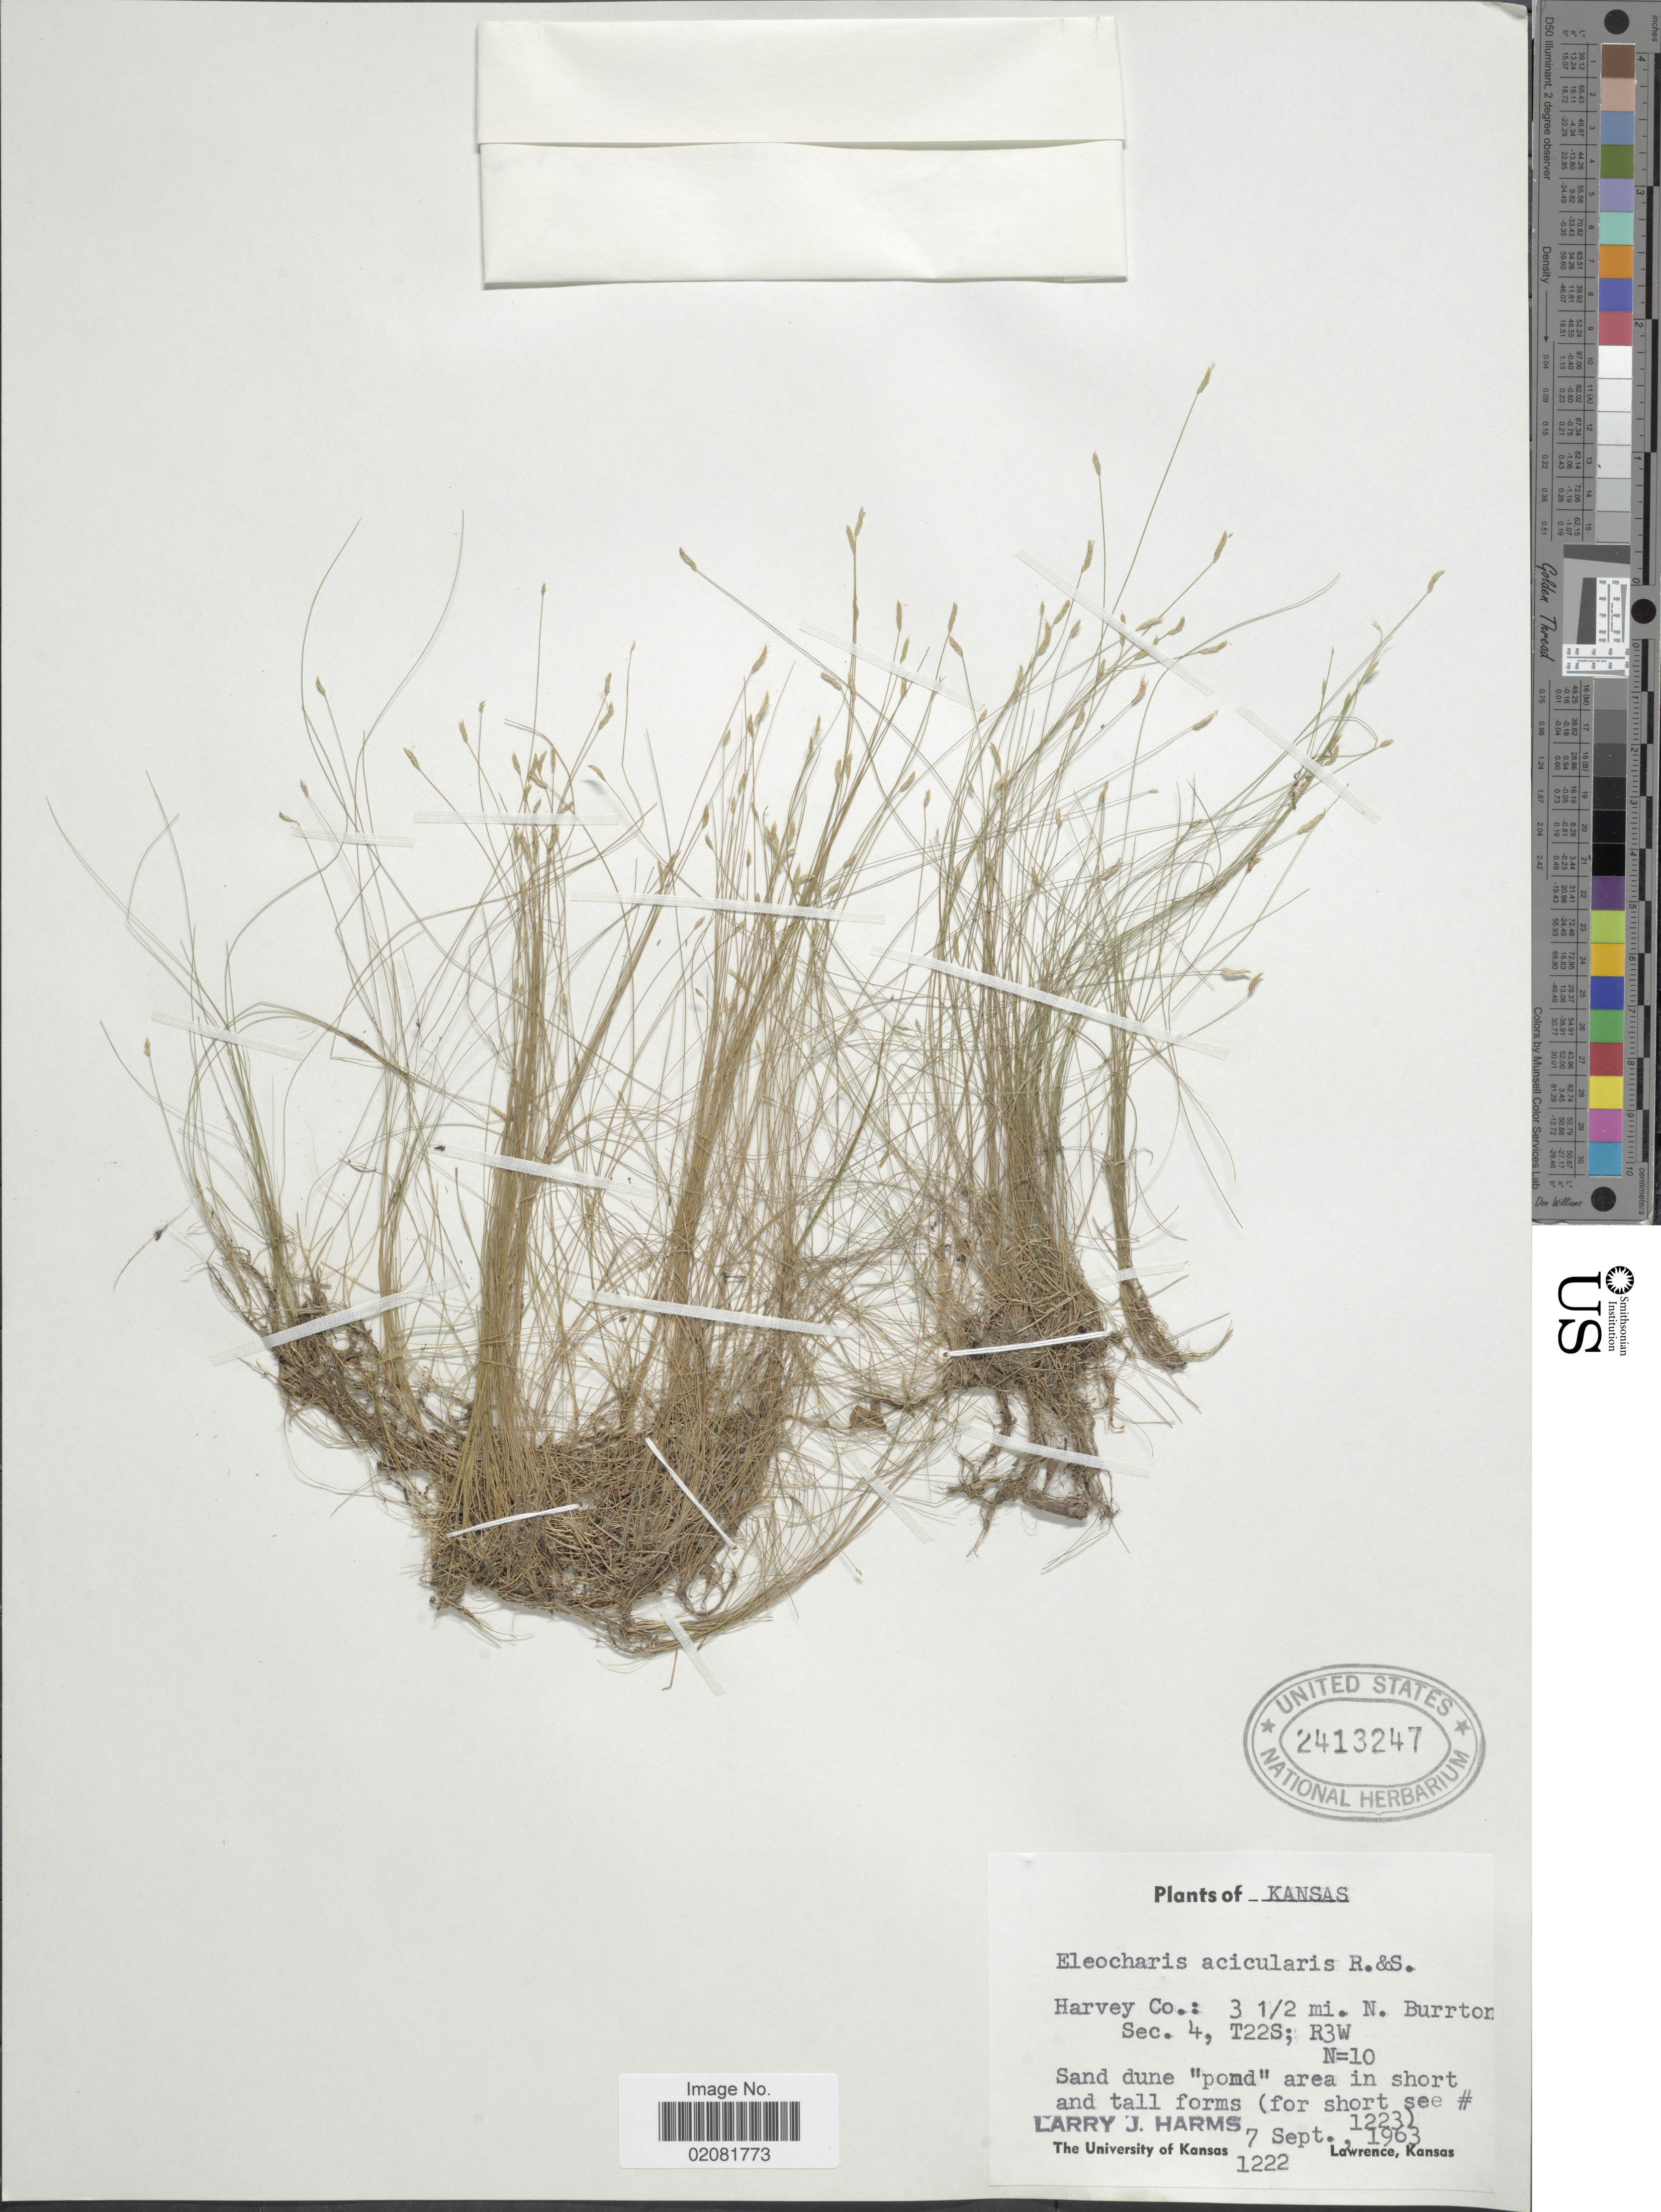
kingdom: Plantae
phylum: Tracheophyta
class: Liliopsida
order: Poales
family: Cyperaceae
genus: Eleocharis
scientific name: Eleocharis acicularis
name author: (L.) Roem. & Schult.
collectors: L. Harms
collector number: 1222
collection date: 1963-09-07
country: United States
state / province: Kansas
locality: Harvey Co.: 3 1/2 mi. N. Burrton Sec. 4, T22S; R3W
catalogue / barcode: US 2413247